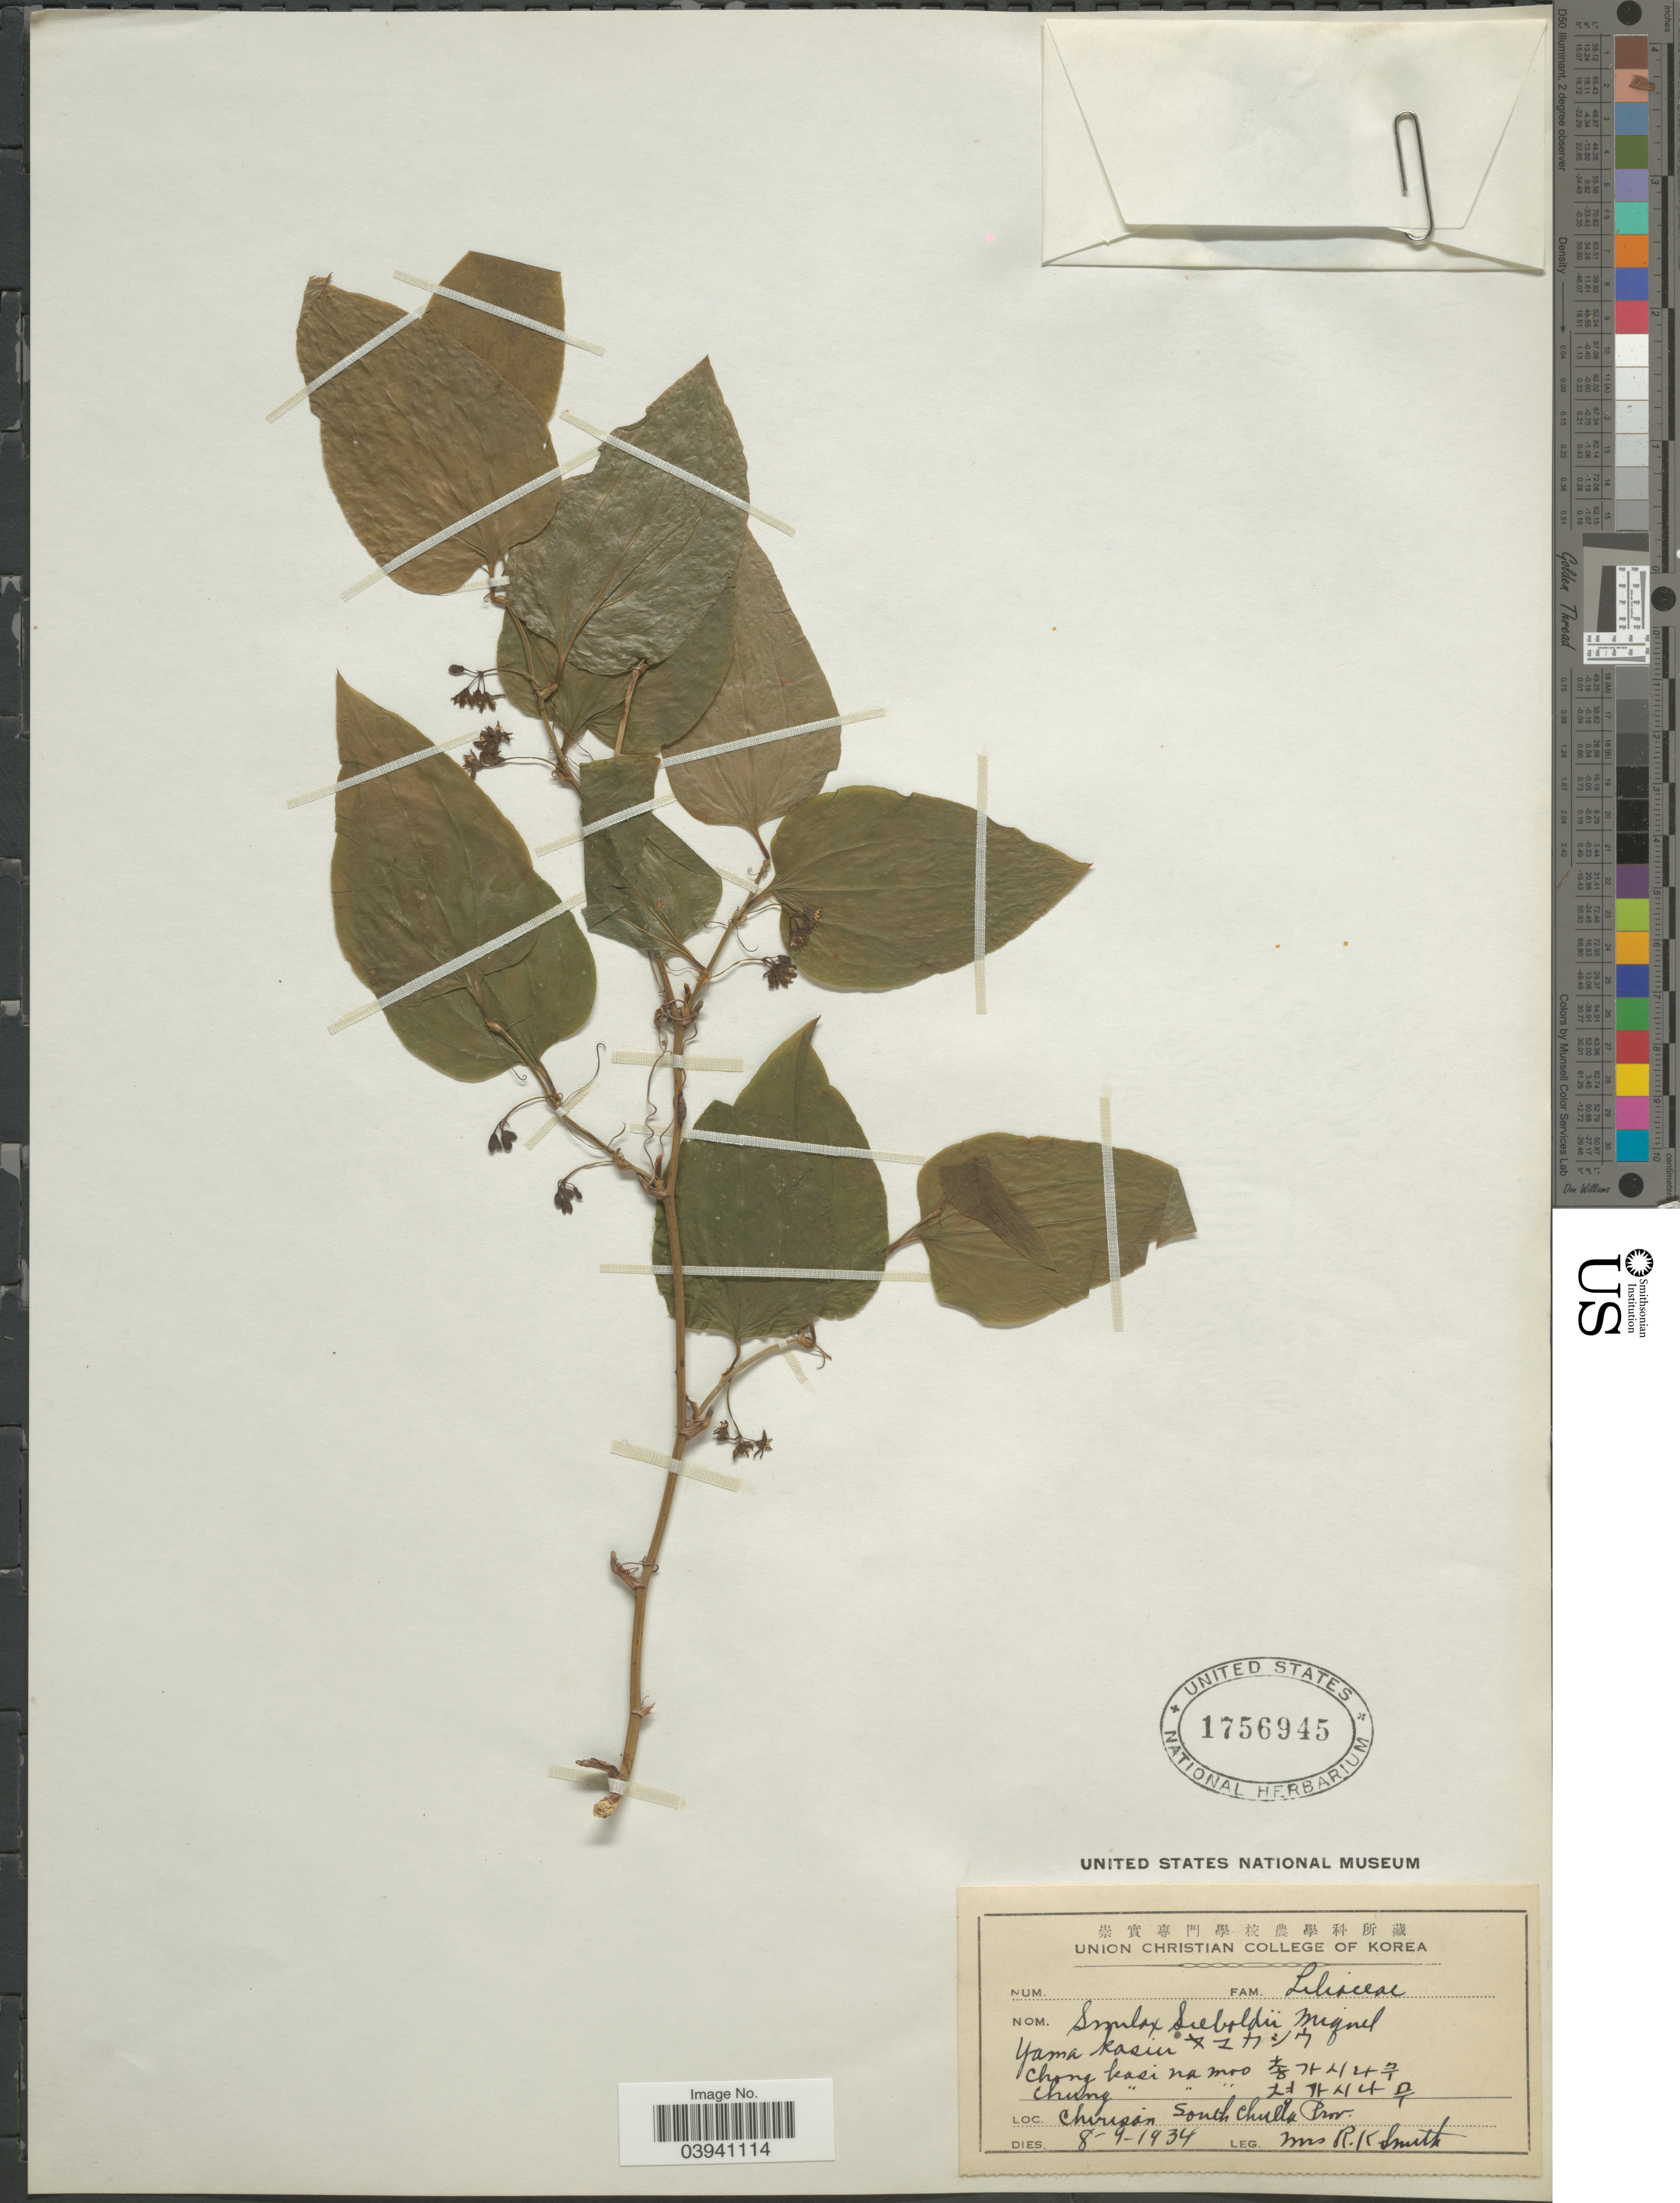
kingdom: Plantae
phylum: Tracheophyta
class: Liliopsida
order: Liliales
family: Smilacaceae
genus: Smilax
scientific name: Smilax sieboldii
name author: Miq.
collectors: Mrs. R. K. Smith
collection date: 1934-09-08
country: South Korea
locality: Chirisan South Chulla Prov.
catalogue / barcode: US 1756945